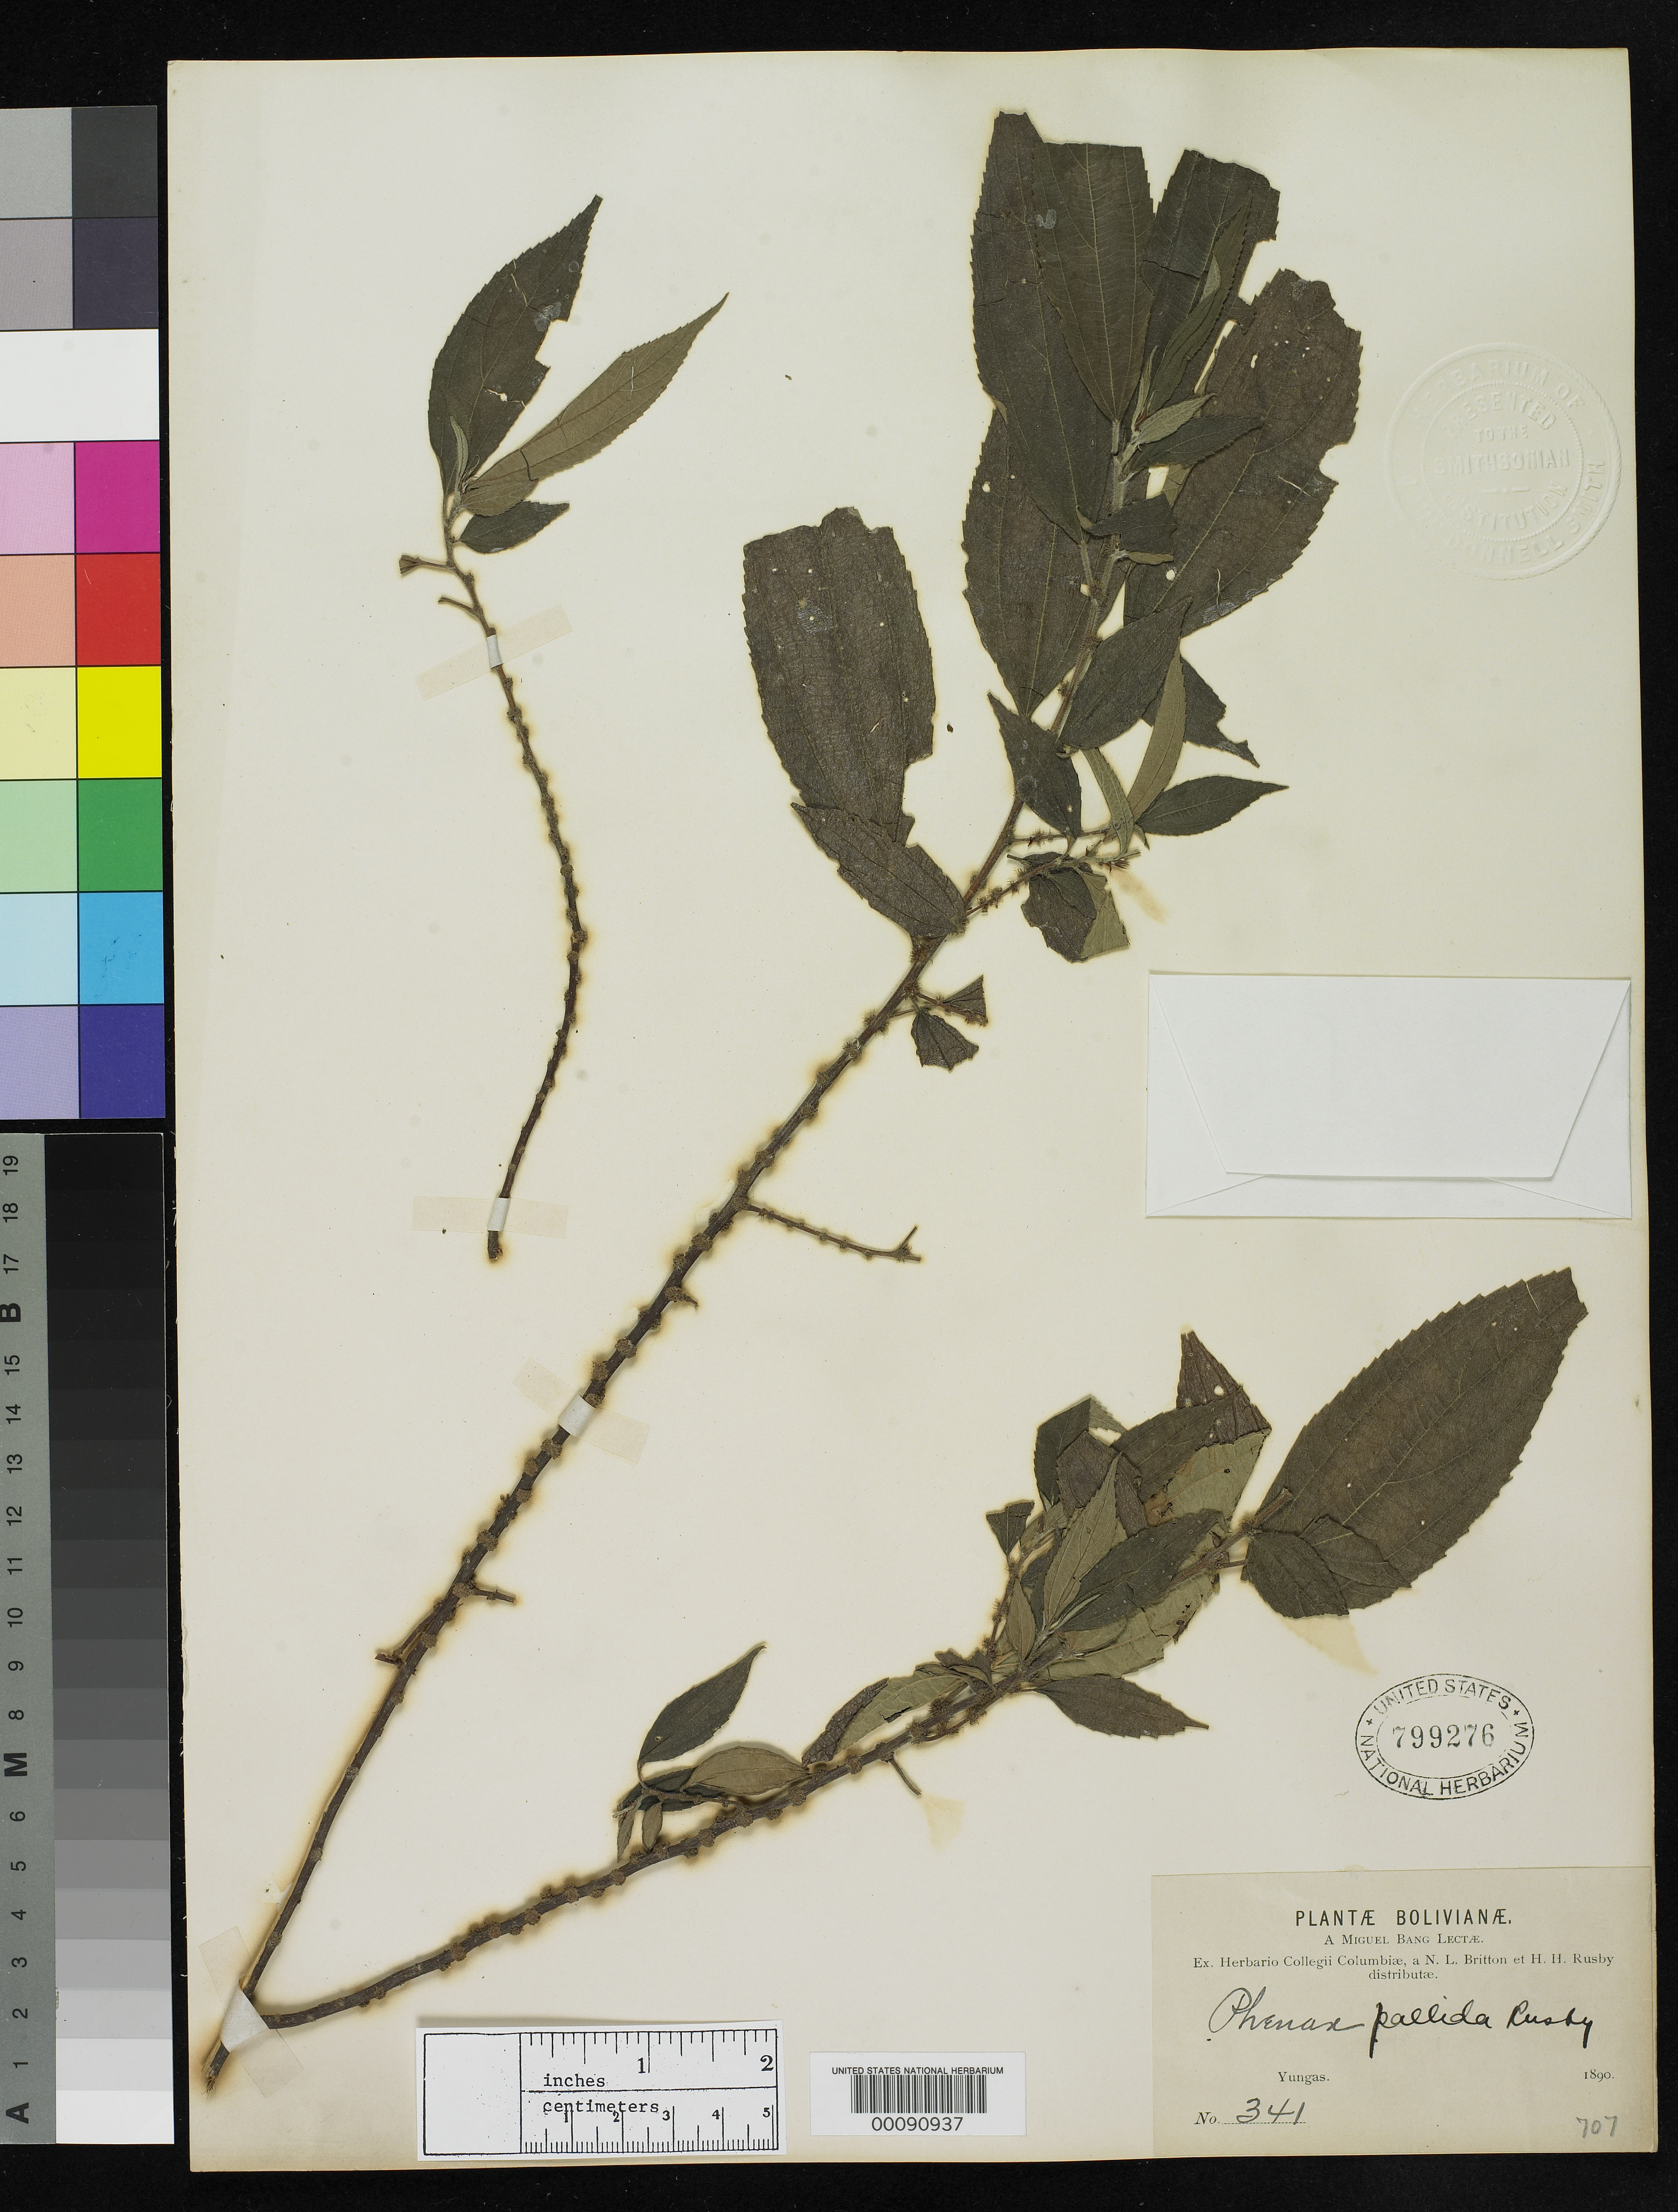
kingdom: Plantae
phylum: Tracheophyta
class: Magnoliopsida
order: Rosales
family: Urticaceae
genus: Phenax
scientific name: Phenax pallida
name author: Rusby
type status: Isotype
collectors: M. Bang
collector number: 341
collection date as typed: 1890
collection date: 1890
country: Bolivia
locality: Yungas.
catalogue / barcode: US 799276